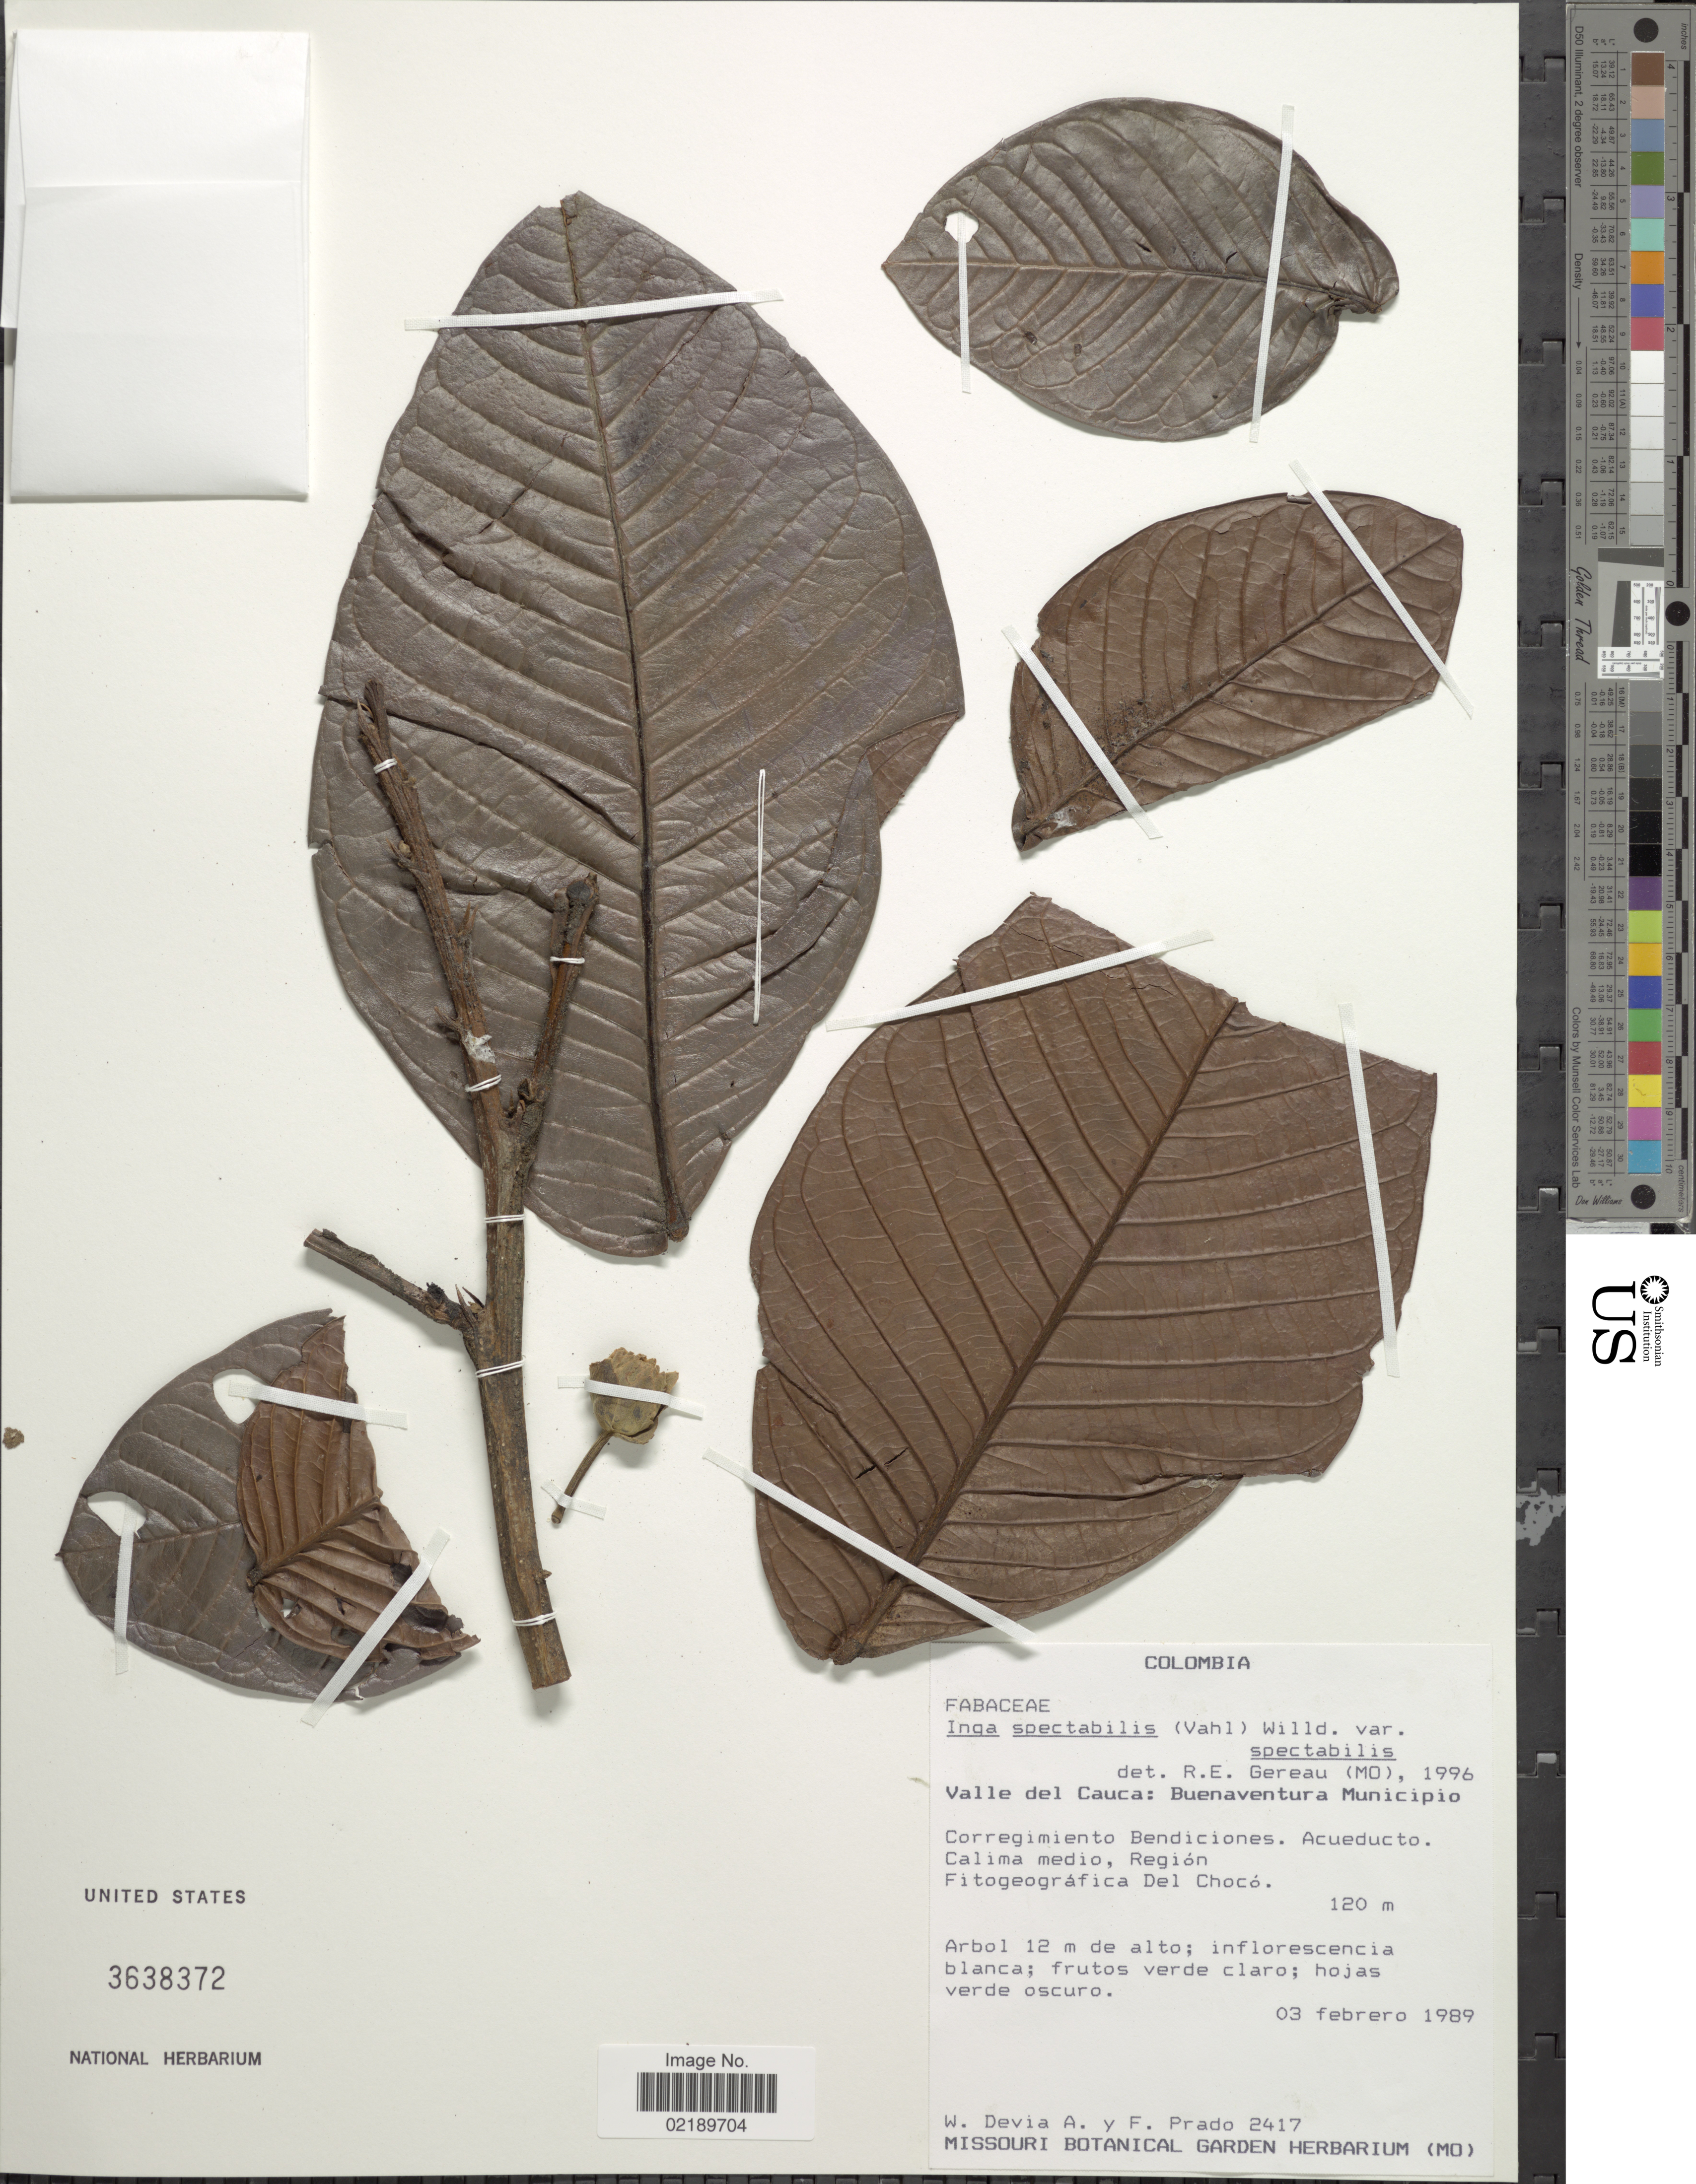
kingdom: Plantae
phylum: Tracheophyta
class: Magnoliopsida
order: Fabales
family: Fabaceae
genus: Inga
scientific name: Inga spectabilis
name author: (Vahl) Willd.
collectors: W. Devia A. & F. Prado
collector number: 2417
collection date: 1989-02-03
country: Colombia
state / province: Valle del Cauca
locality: Vlle del Cauca: Buenaventura Municipio. Corregimiento Bendiciones. Acueducto. Calima medio. Región Fitogeográfica Del Chocó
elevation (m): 120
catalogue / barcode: US 3638372